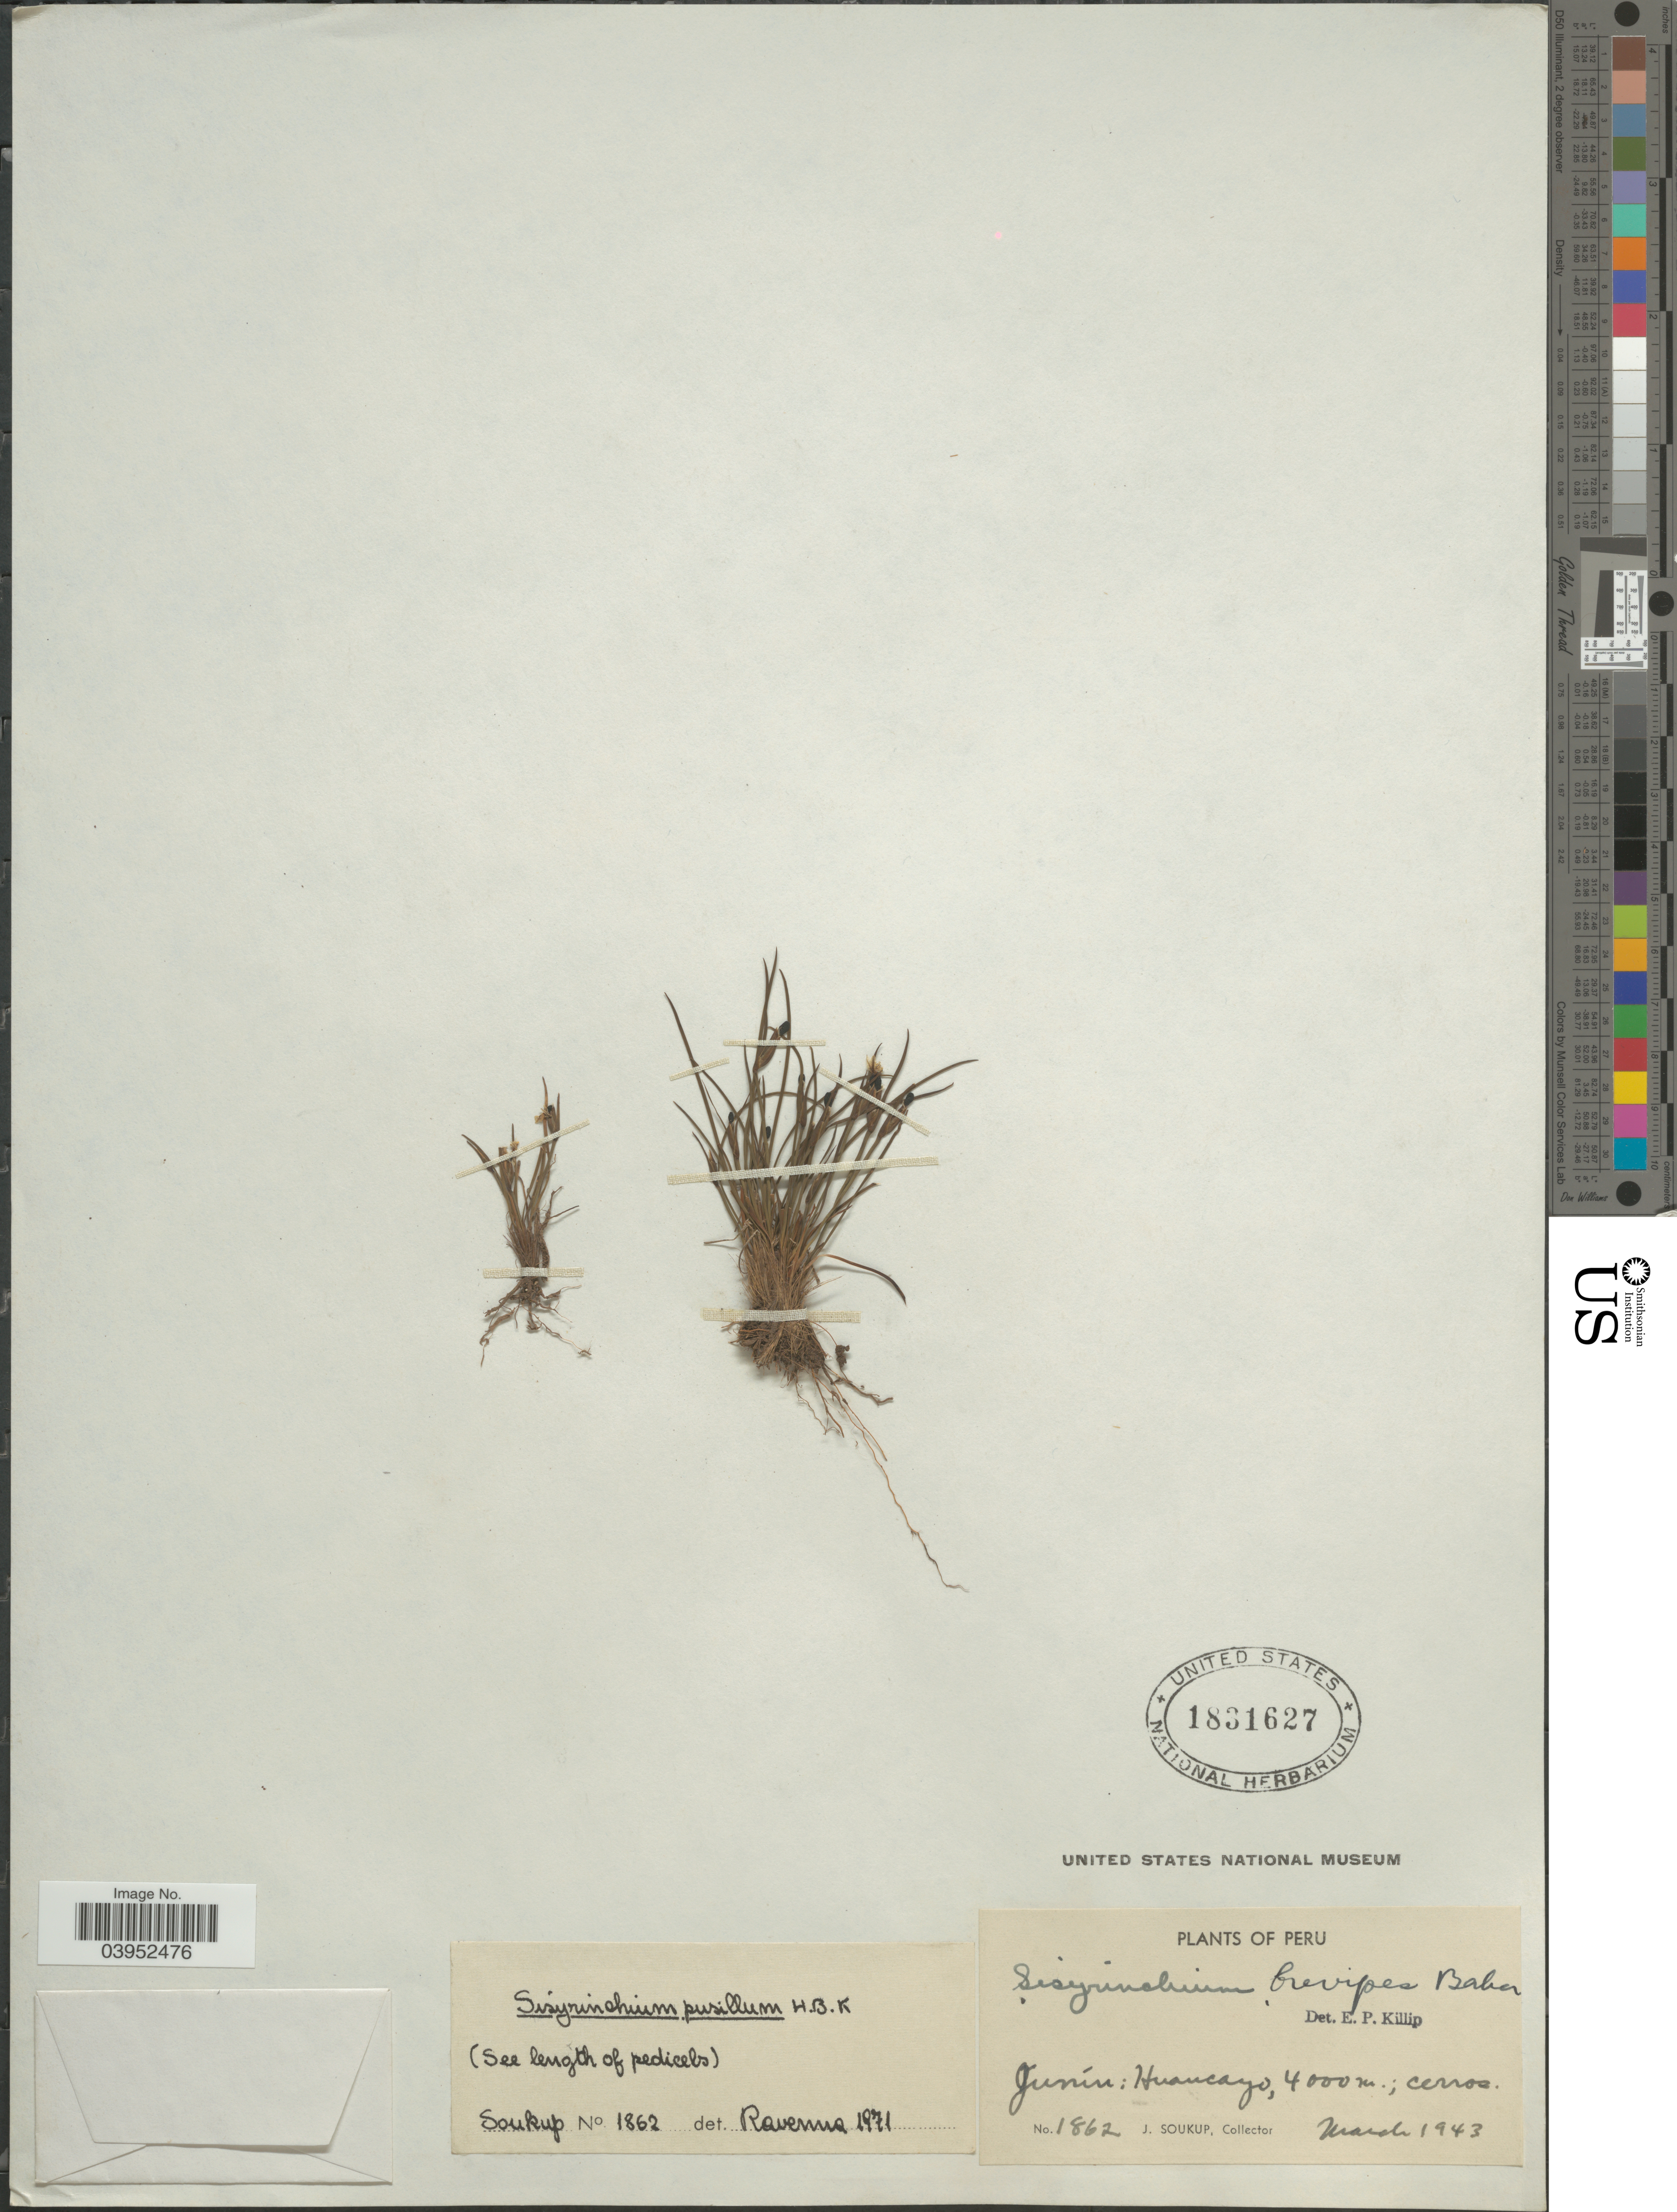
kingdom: Plantae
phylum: Tracheophyta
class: Liliopsida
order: Asparagales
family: Iridaceae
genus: Sisyrinchium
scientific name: Sisyrinchium pusillum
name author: Kunth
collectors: J. Soukup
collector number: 1862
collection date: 1943-03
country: Peru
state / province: Junín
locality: Huancayo; cerros.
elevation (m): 4000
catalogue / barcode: US 1831627